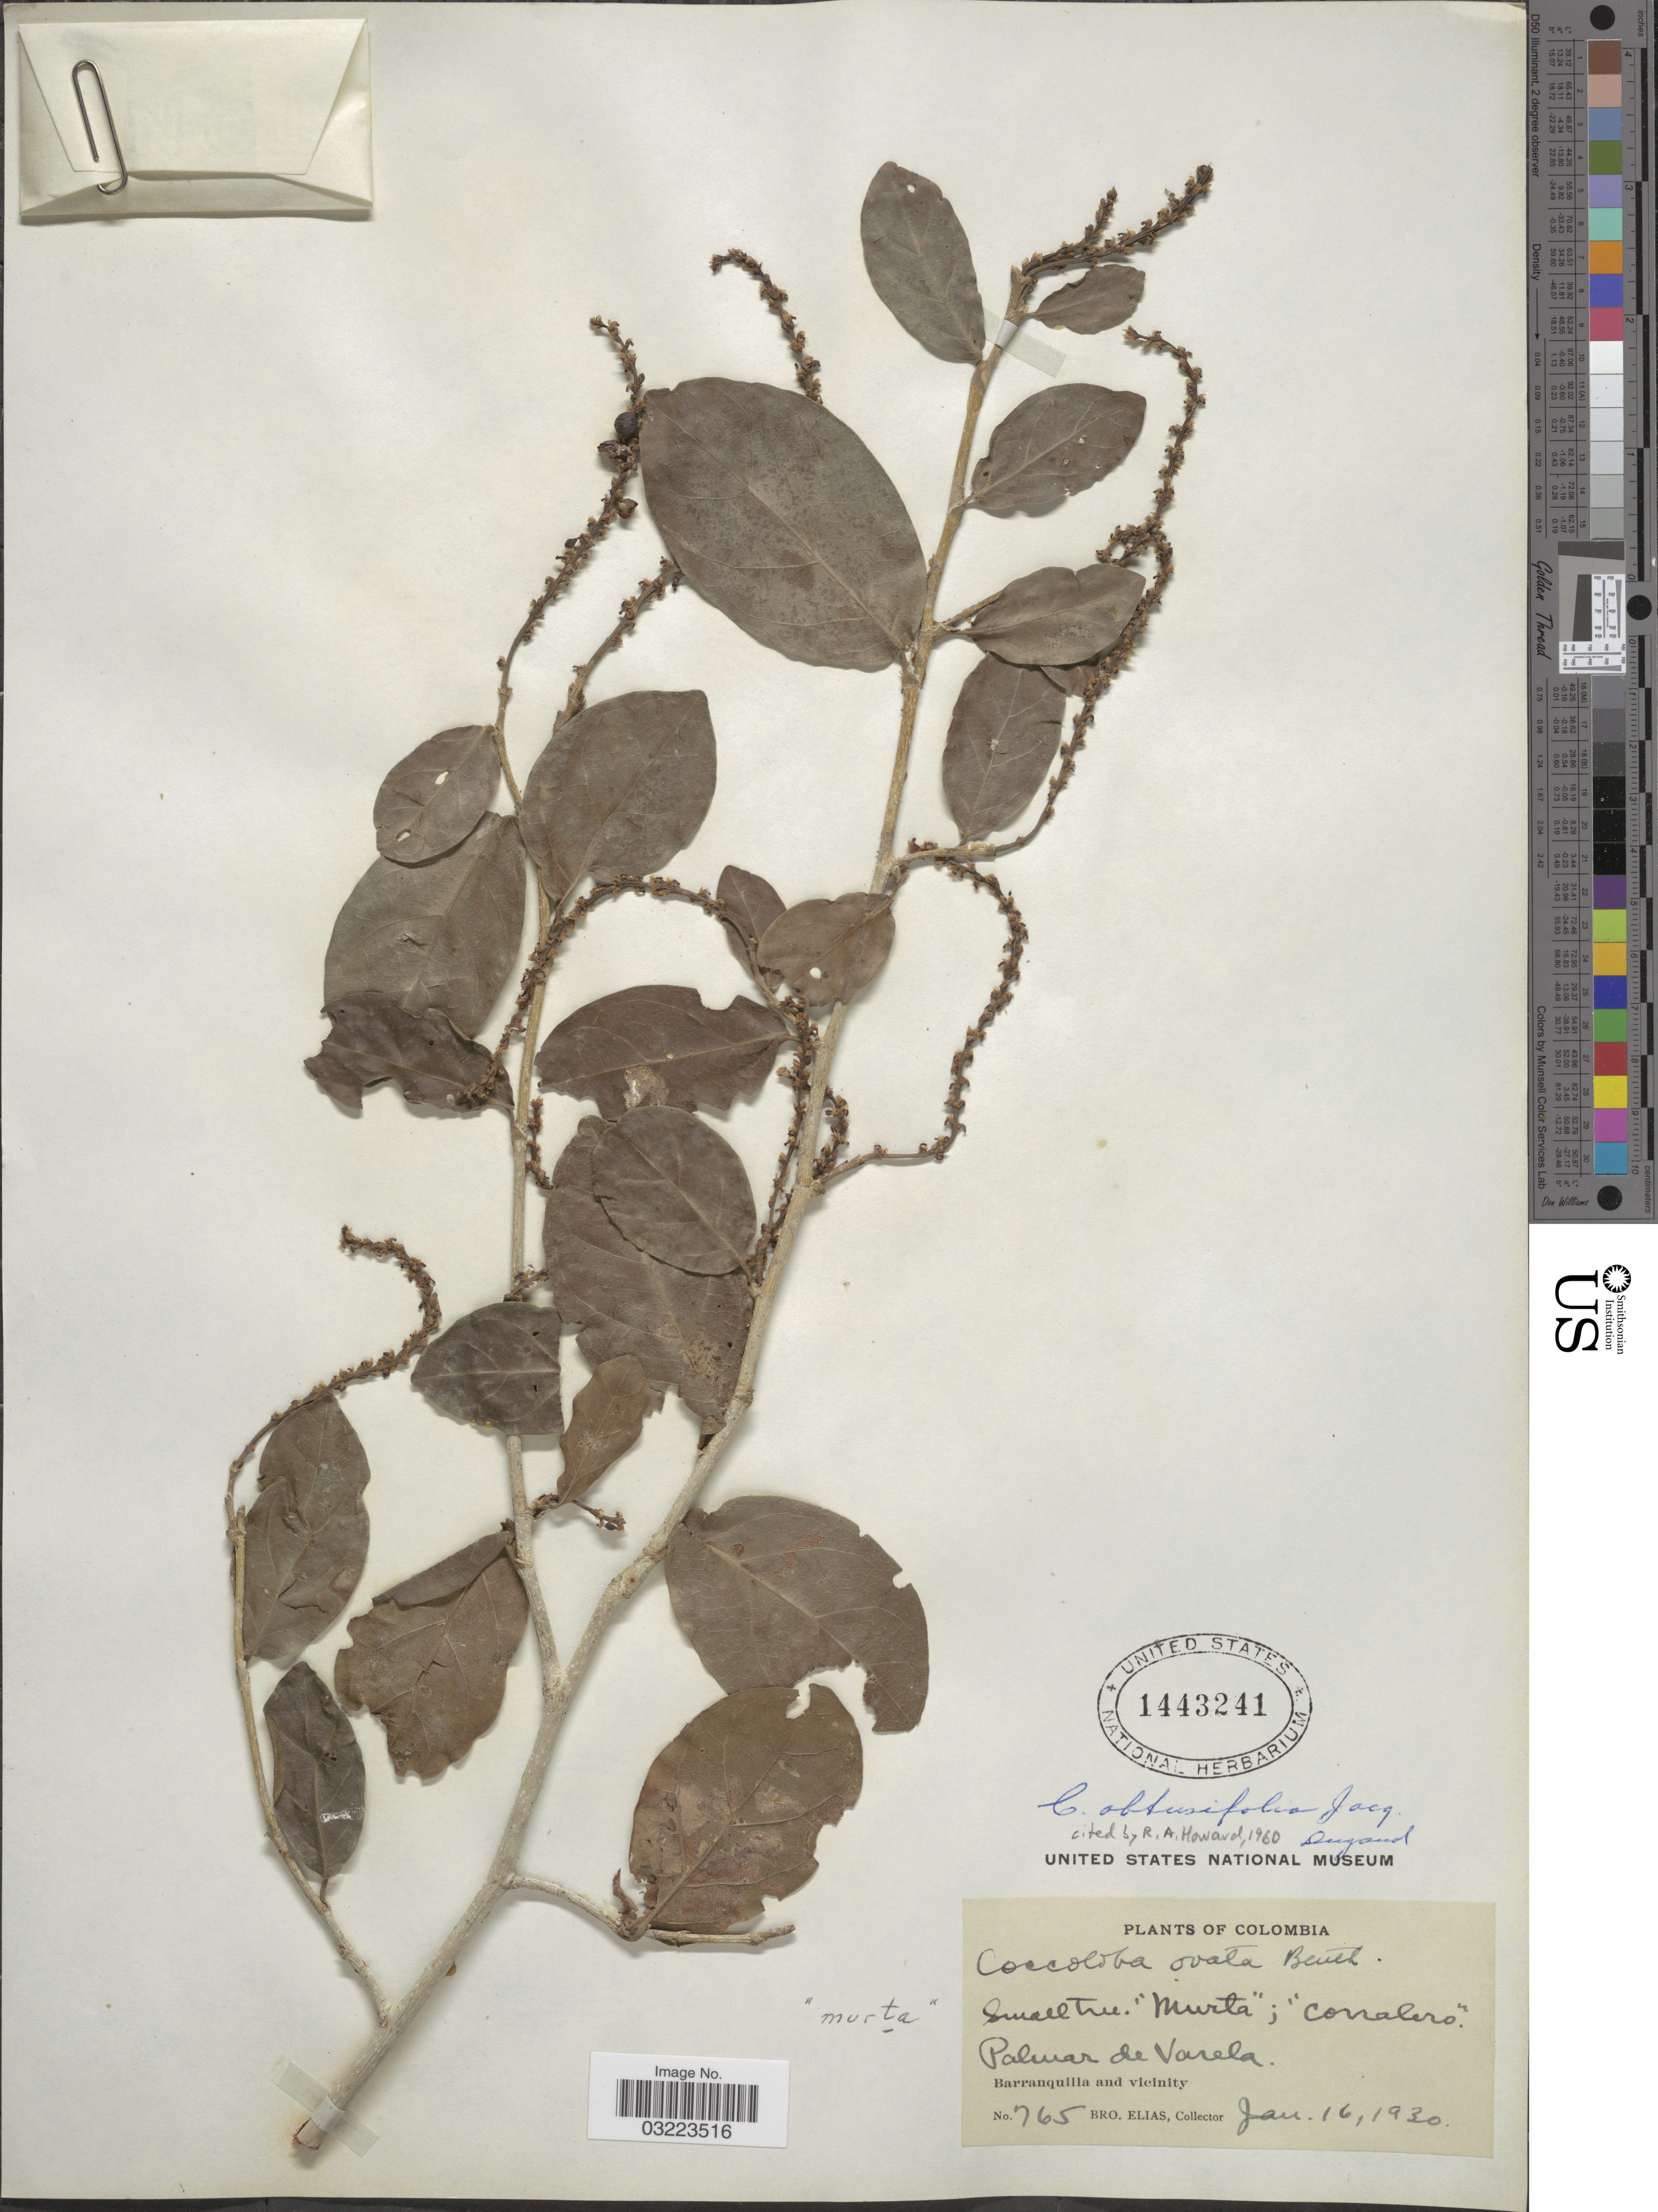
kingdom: Plantae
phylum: Tracheophyta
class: Magnoliopsida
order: Caryophyllales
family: Polygonaceae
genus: Coccoloba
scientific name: Coccoloba obtusifolia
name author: Jacq.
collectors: Bro. Elias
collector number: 765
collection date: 1930-01-16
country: Colombia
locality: Palmar de Varela, Barranquilla and vicinity.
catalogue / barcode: US 1443241